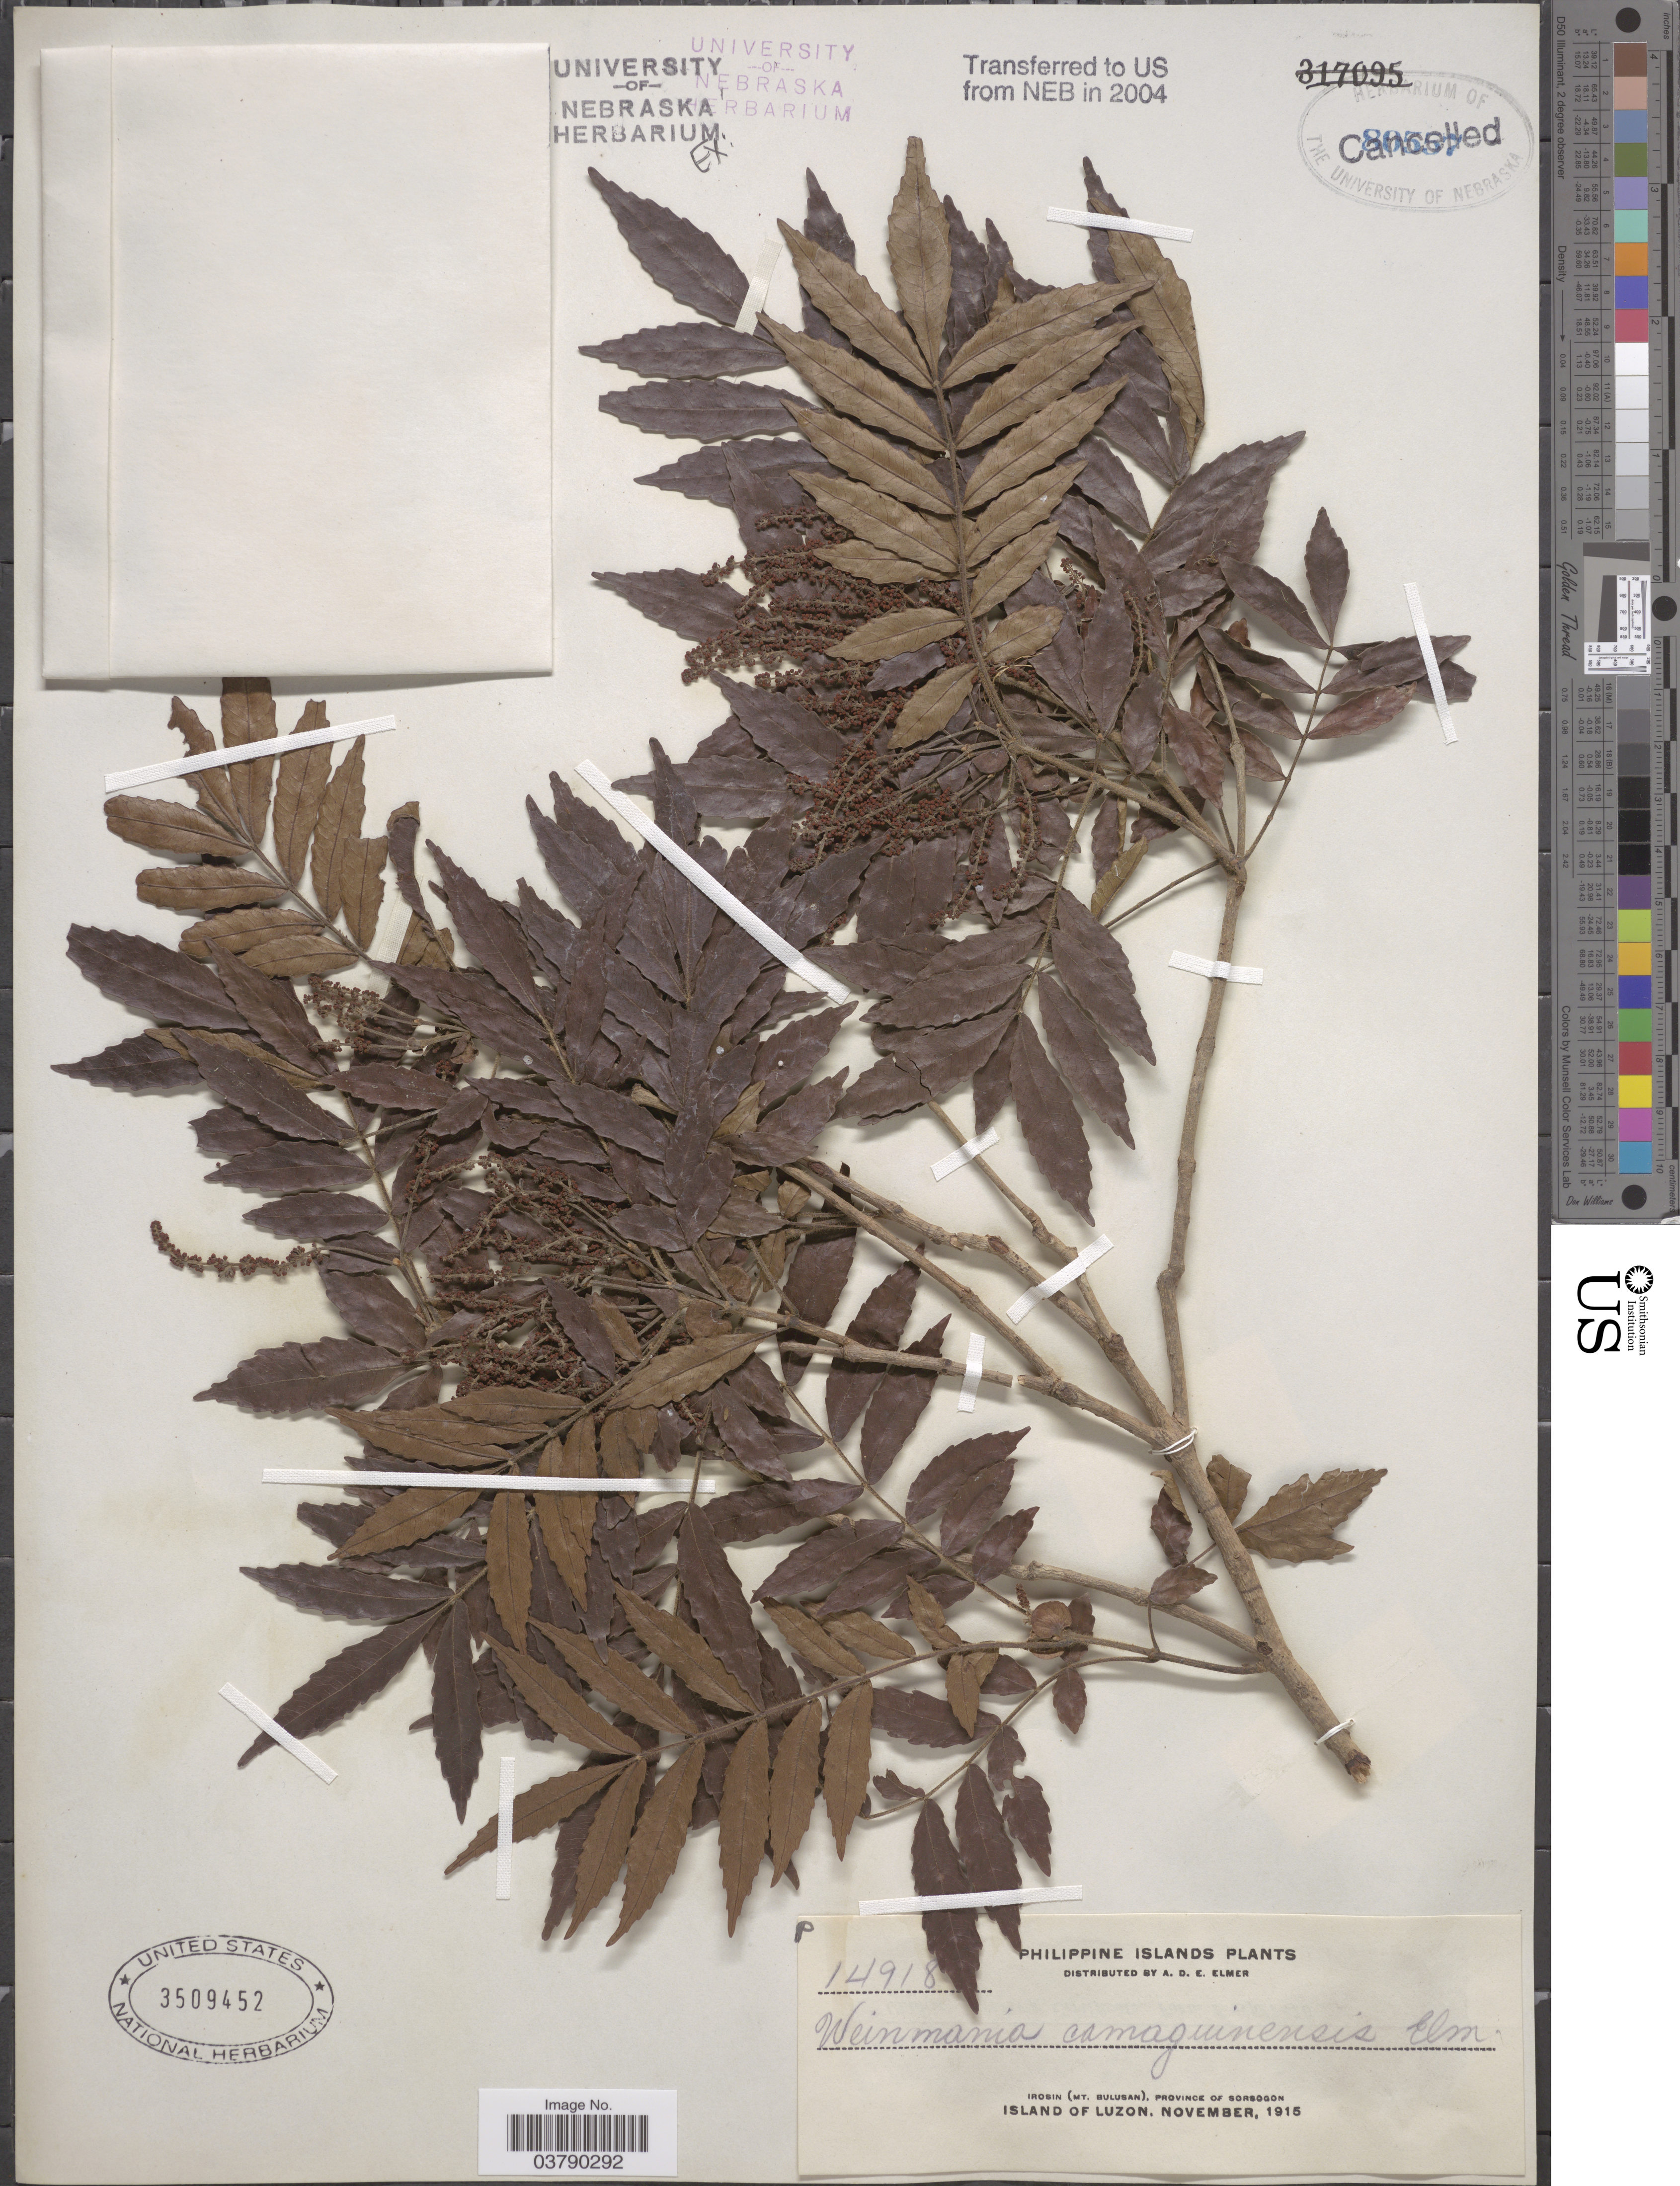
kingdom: Plantae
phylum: Tracheophyta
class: Magnoliopsida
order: Oxalidales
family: Cunoniaceae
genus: Pterophylla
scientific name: Pterophylla hutchinsonii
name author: (Merr.) Pillon & H.C. Hopkins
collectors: A. D. E. Elmer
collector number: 14918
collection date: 1915-11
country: Philippines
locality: Philippine Islands. Irosin (Mt. Bulusan), Province of Sorsogon. Island of Luzon.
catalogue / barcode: US 3509452